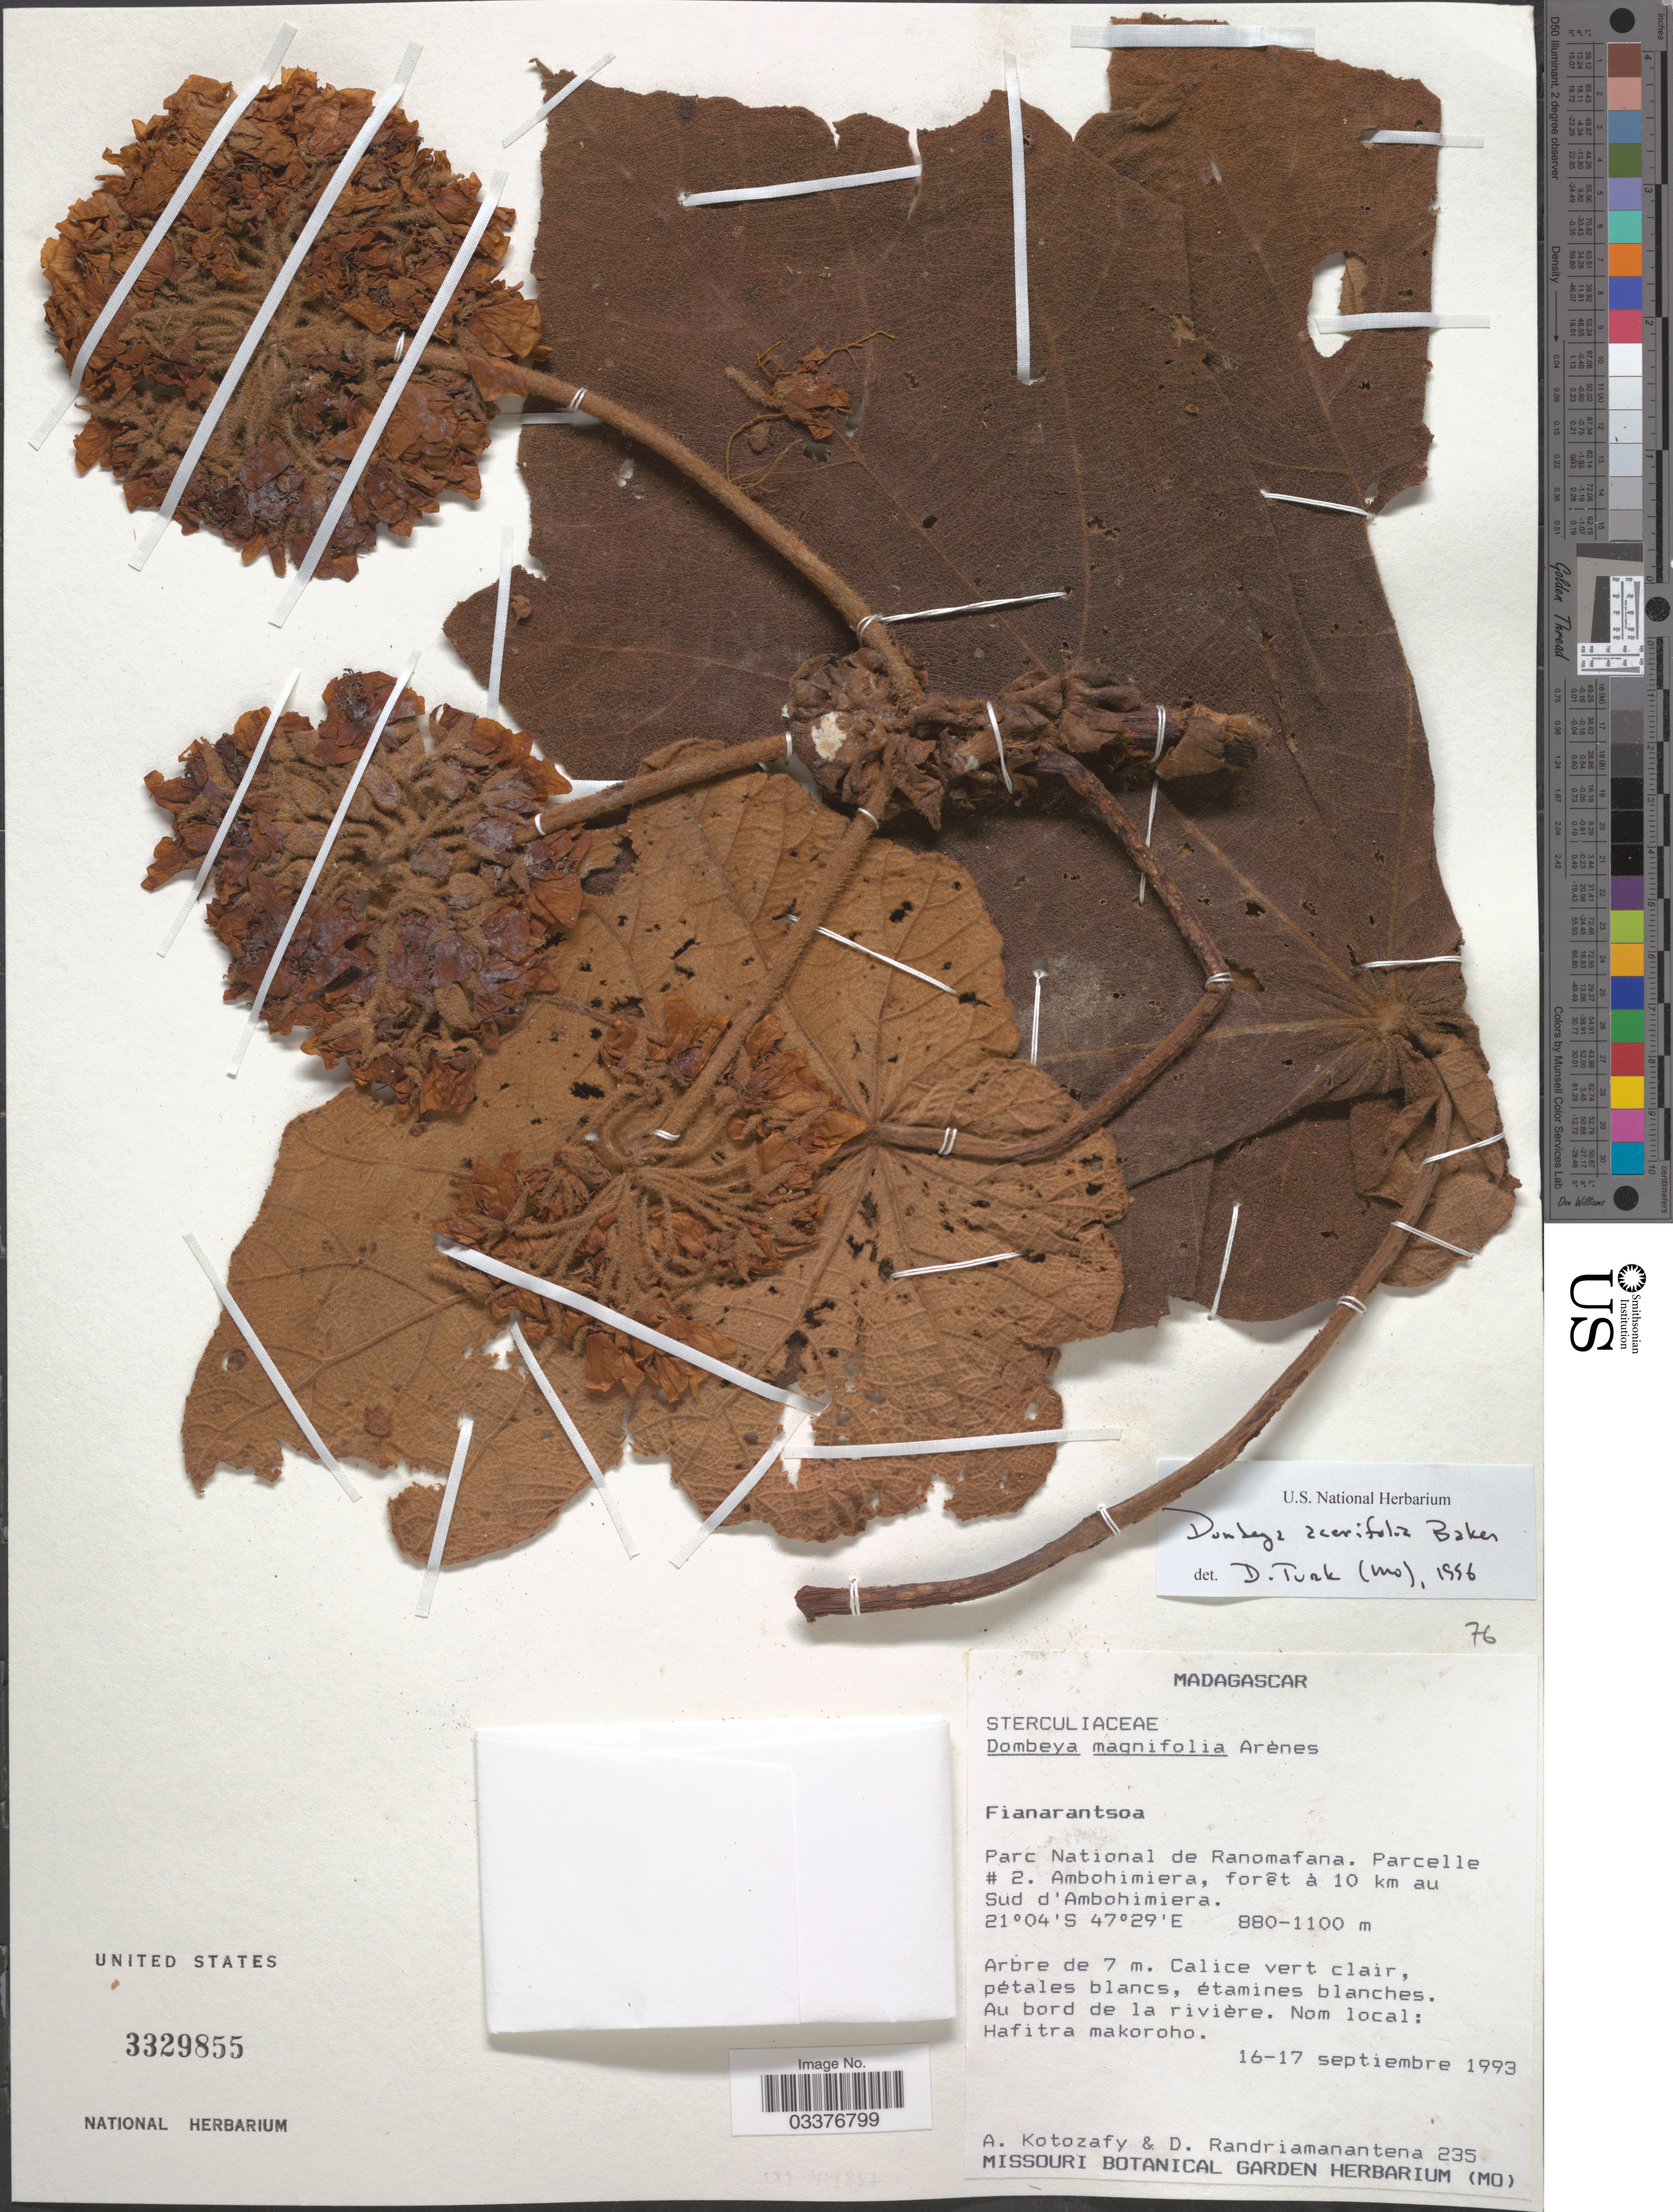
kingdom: Plantae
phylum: Tracheophyta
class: Magnoliopsida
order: Malvales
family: Malvaceae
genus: Dombeya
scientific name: Dombeya acerifolia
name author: (L.) Gaertn.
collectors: A. Kotozafy & D. Randriamanantena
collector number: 235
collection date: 1993-09-16/1993-09-17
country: Madagascar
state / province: Vatovavy Fitovinany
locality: Parc National de Ranomafana. Parcelle # 2. Ambohimiera, forêt à 10 km au Sud d'Ambohimiera.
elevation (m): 880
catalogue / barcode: US 3329855